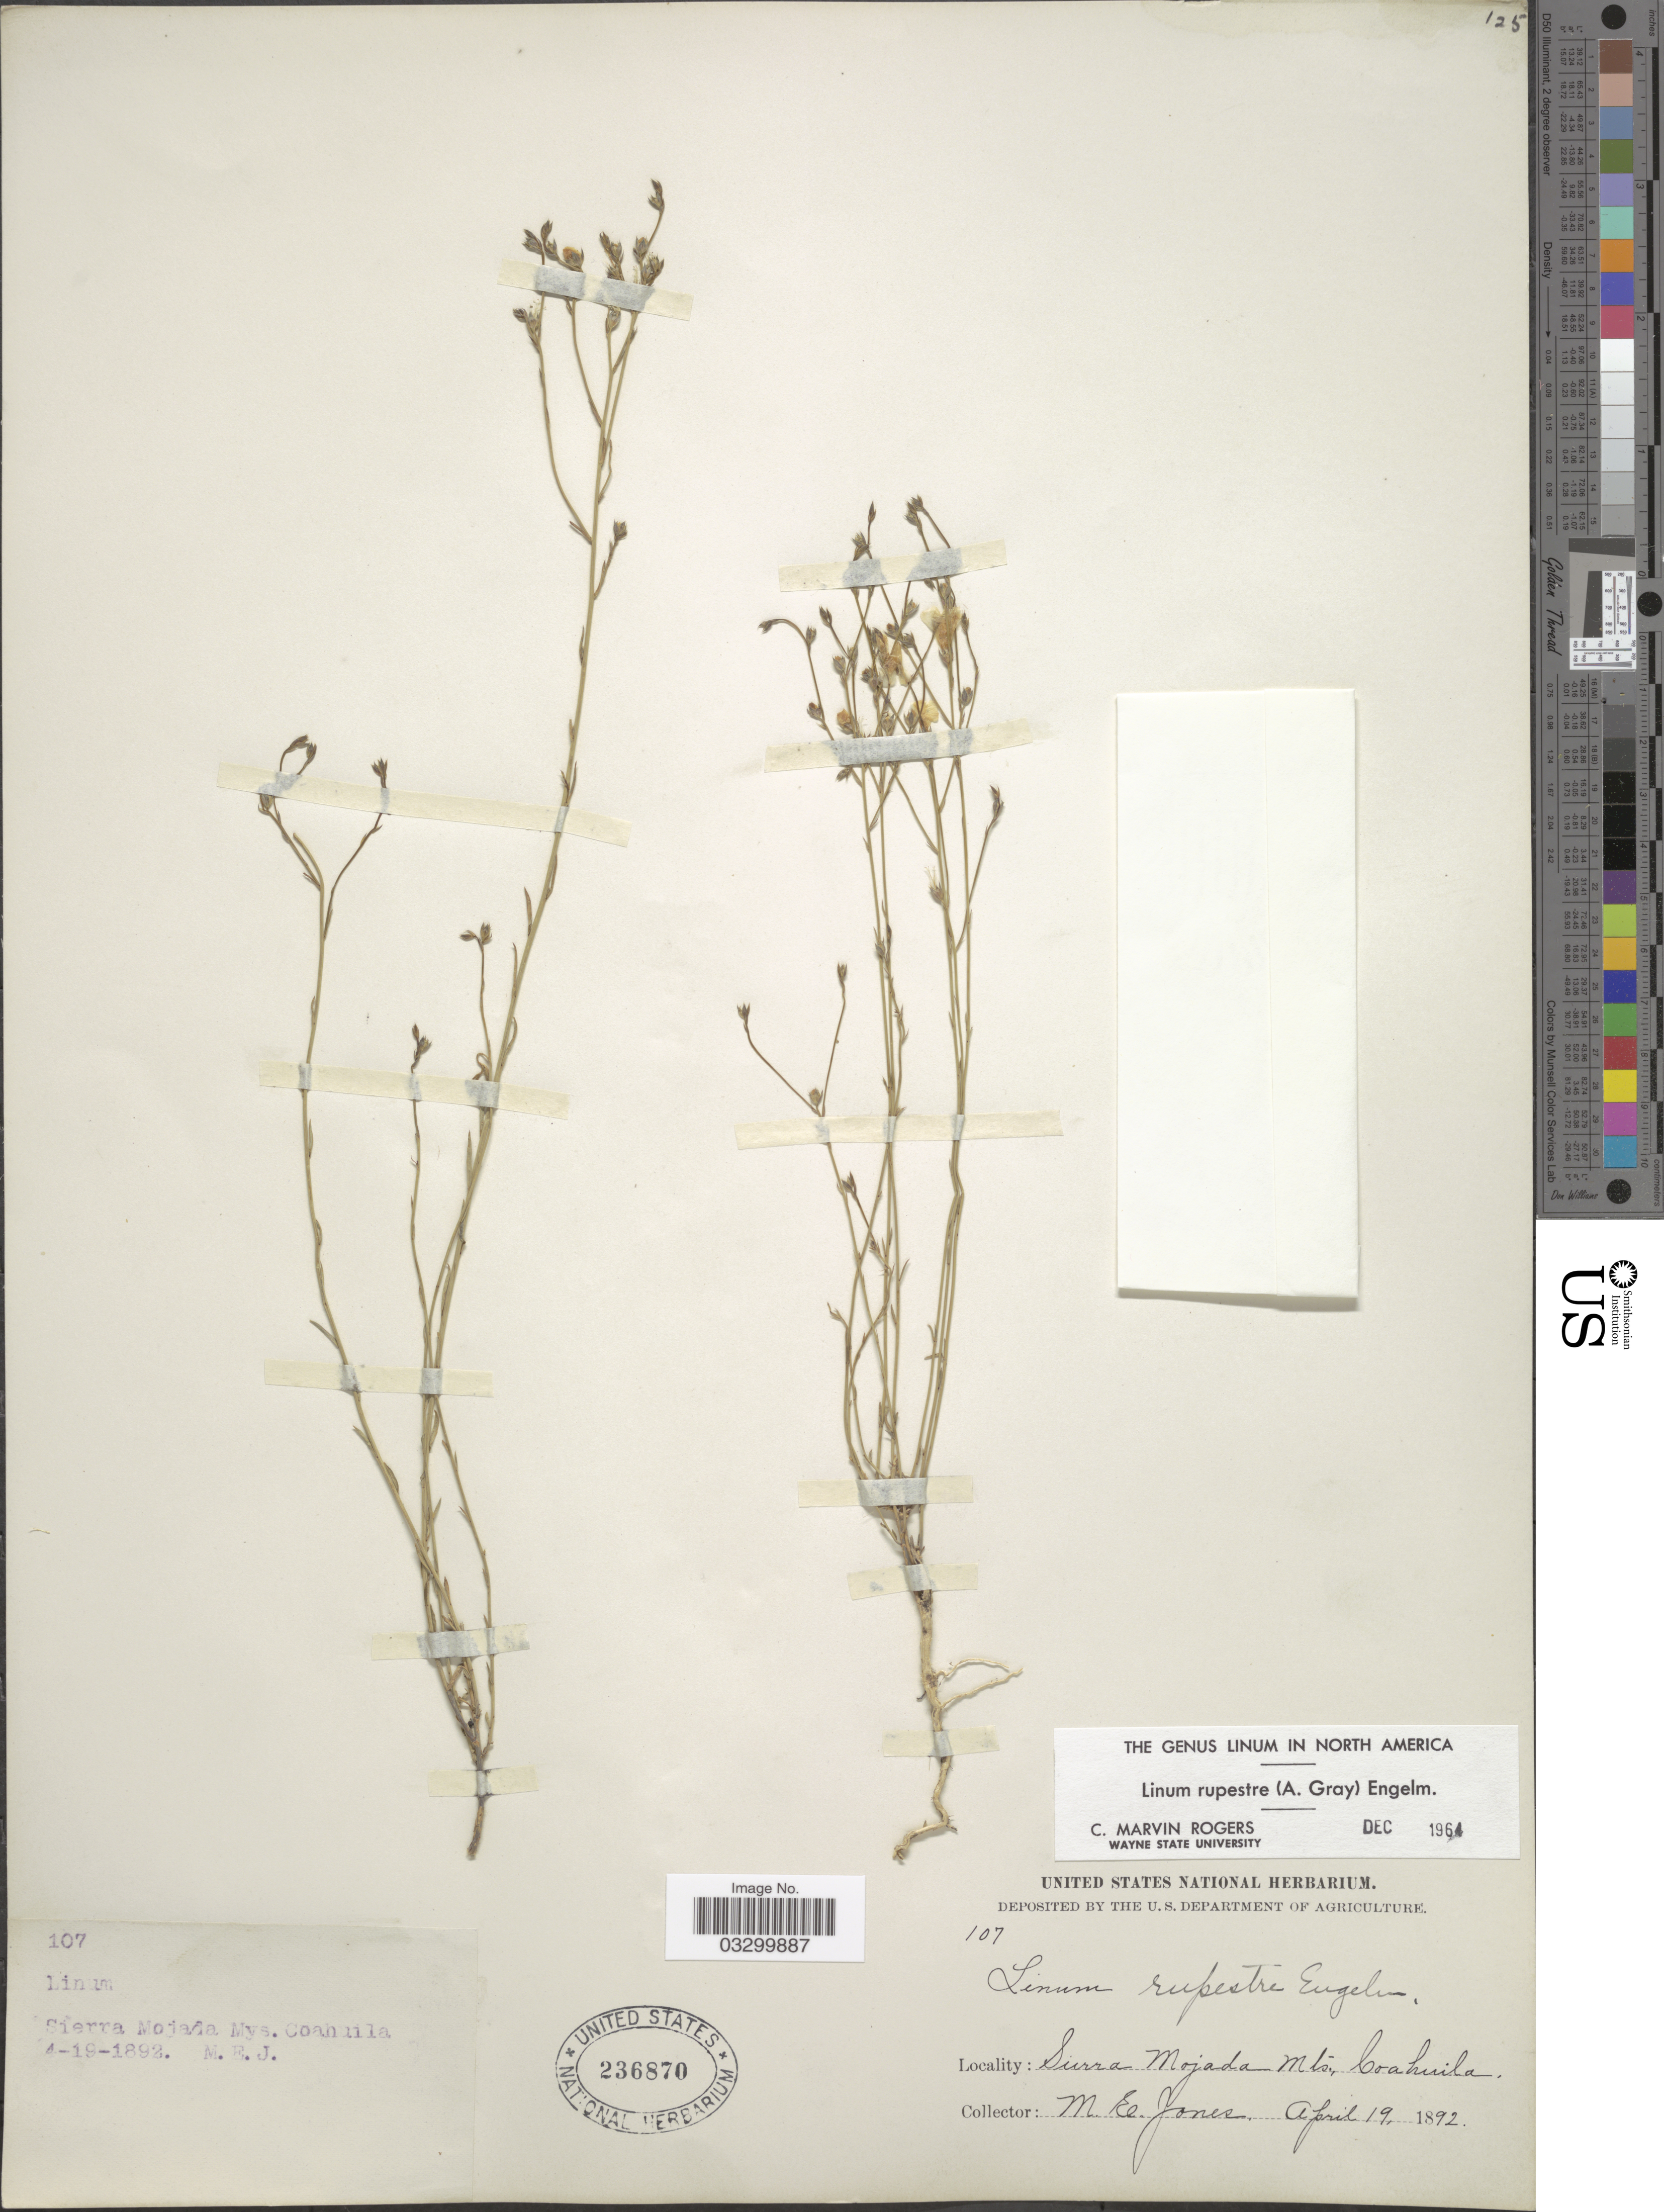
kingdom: Plantae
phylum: Tracheophyta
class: Magnoliopsida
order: Malpighiales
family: Linaceae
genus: Linum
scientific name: Linum rupestre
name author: Engelm.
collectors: M. E. Jones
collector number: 107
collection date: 1892-04-19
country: Mexico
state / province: Coahuila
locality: Sierra Mojada Mts.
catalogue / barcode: US 236870